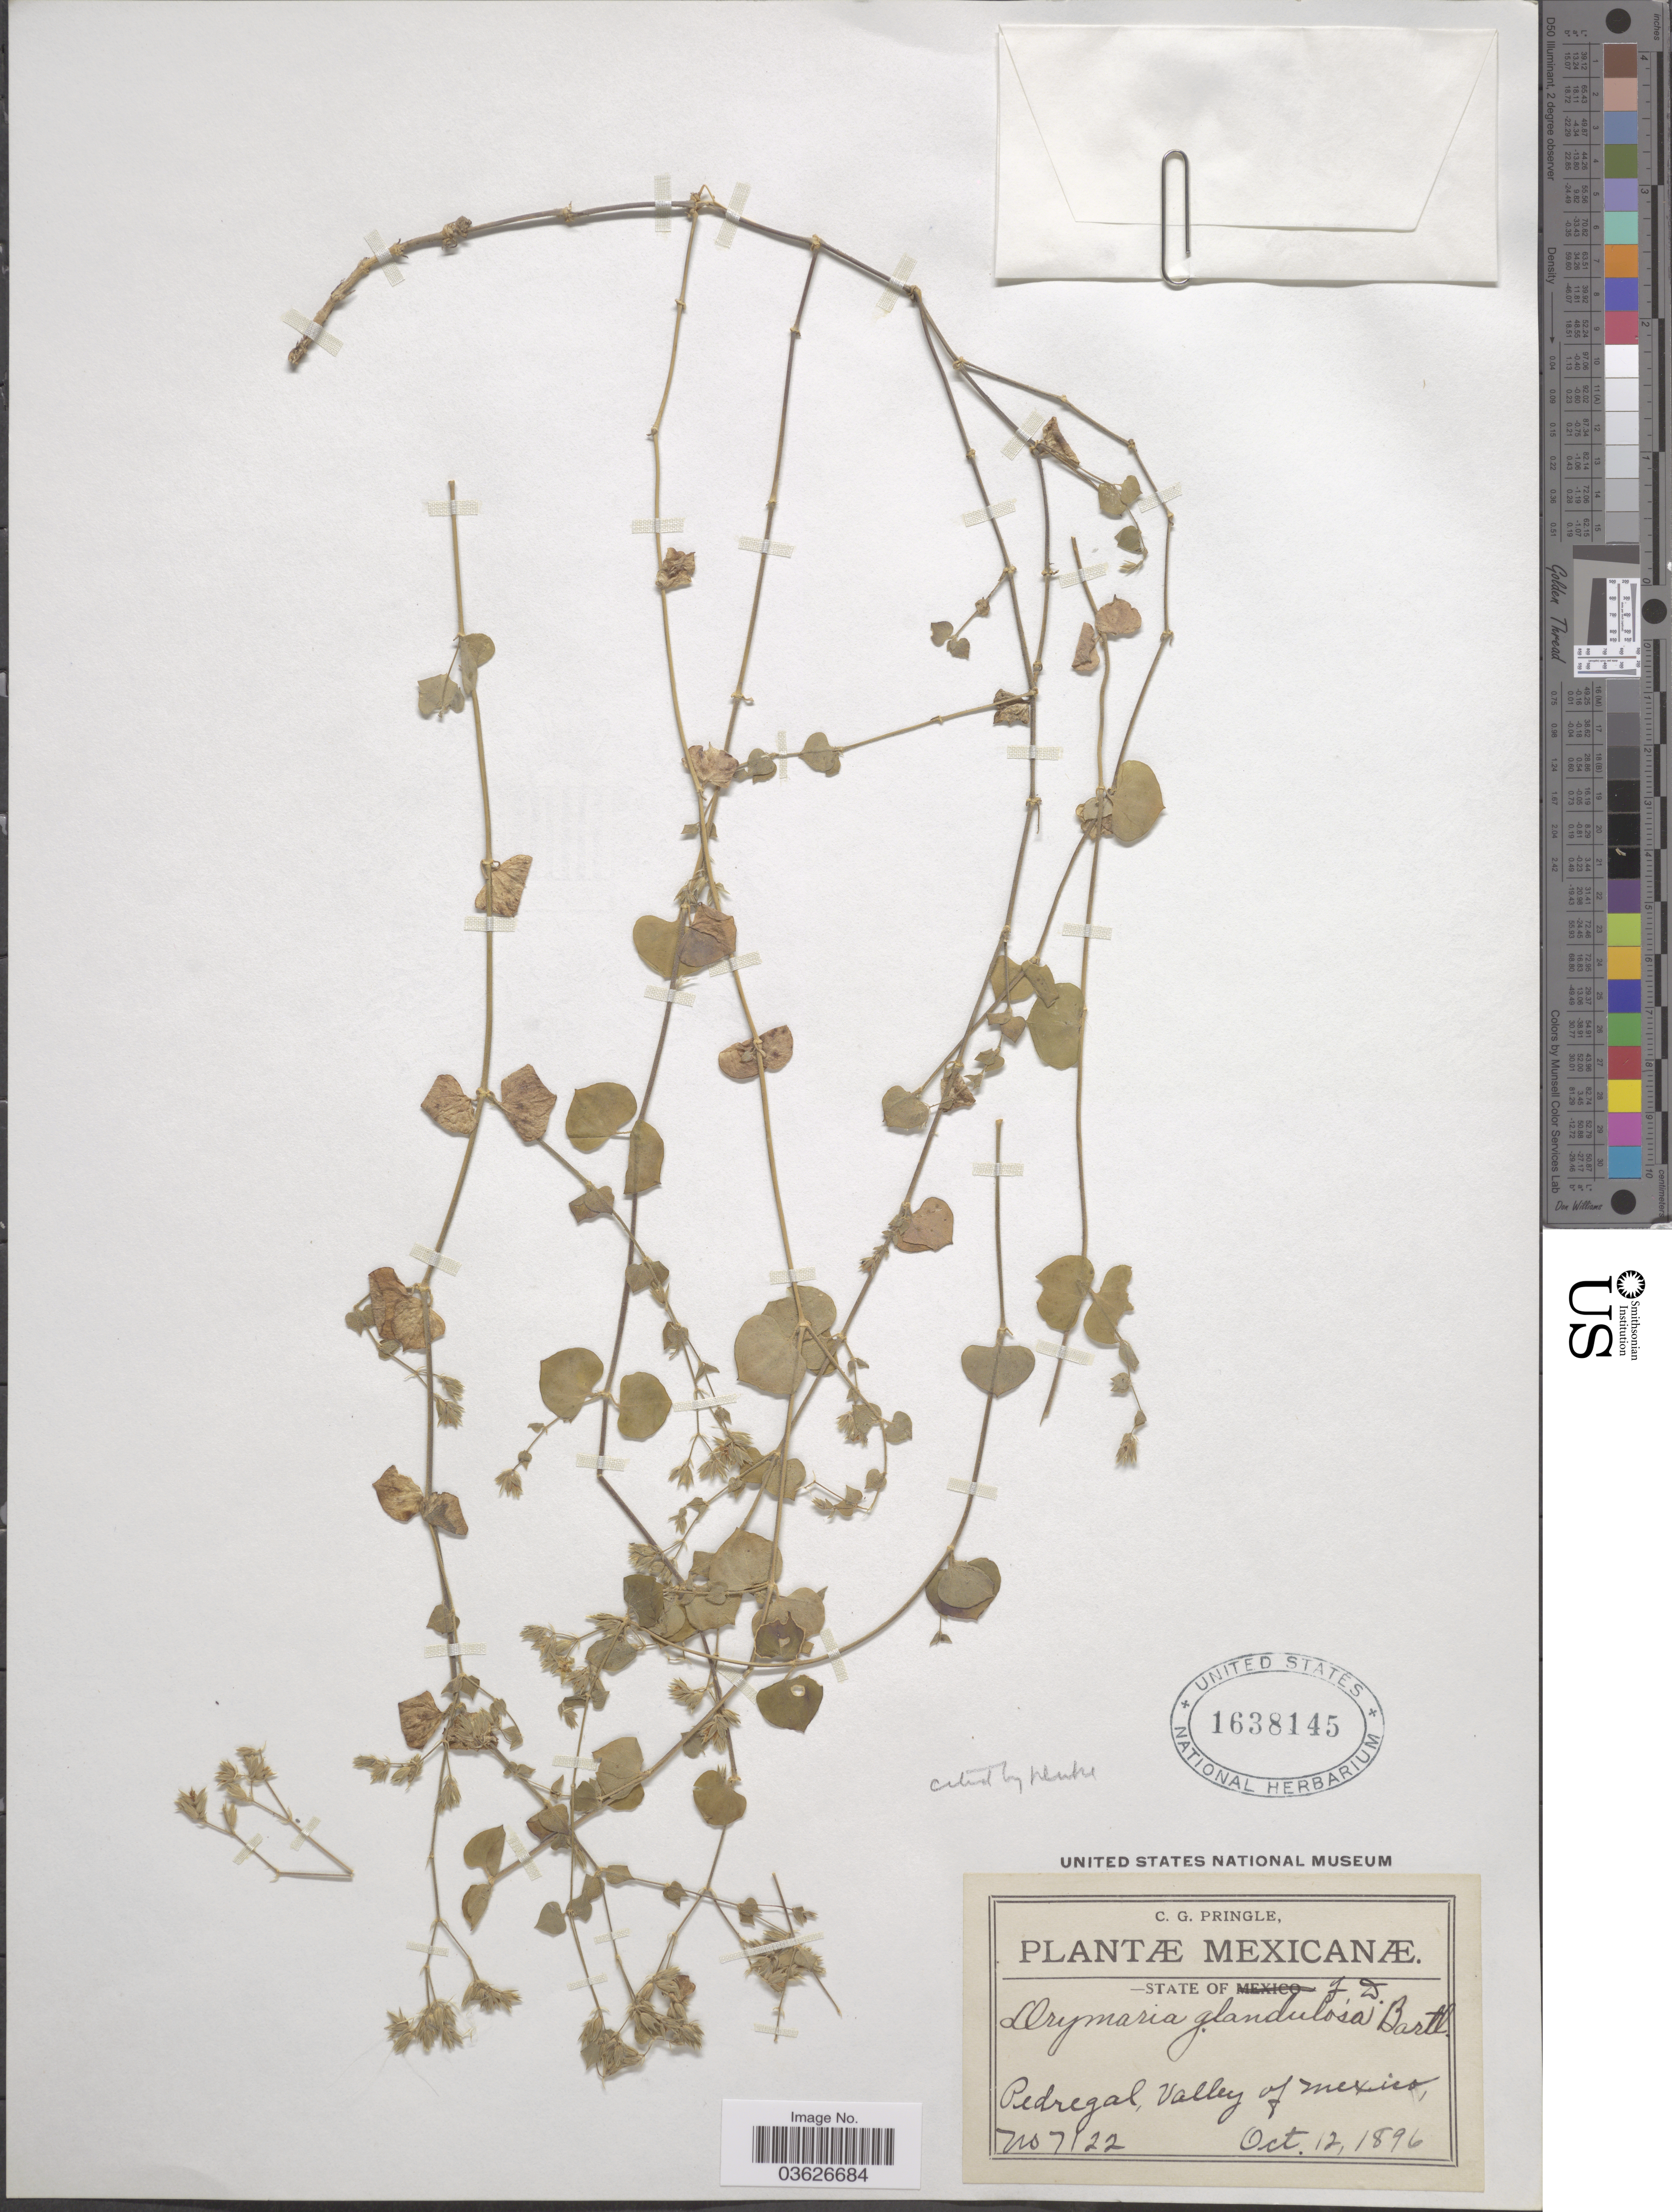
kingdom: Plantae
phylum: Tracheophyta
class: Magnoliopsida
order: Caryophyllales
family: Caryophyllaceae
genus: Drymaria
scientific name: Drymaria glandulosa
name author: Bartl.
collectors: C. G. Pringle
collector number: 7122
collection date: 1896-10-12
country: Mexico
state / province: Distrito Federal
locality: State of F. D. Pedregal, Valley of Mexico.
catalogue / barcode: US 1638145